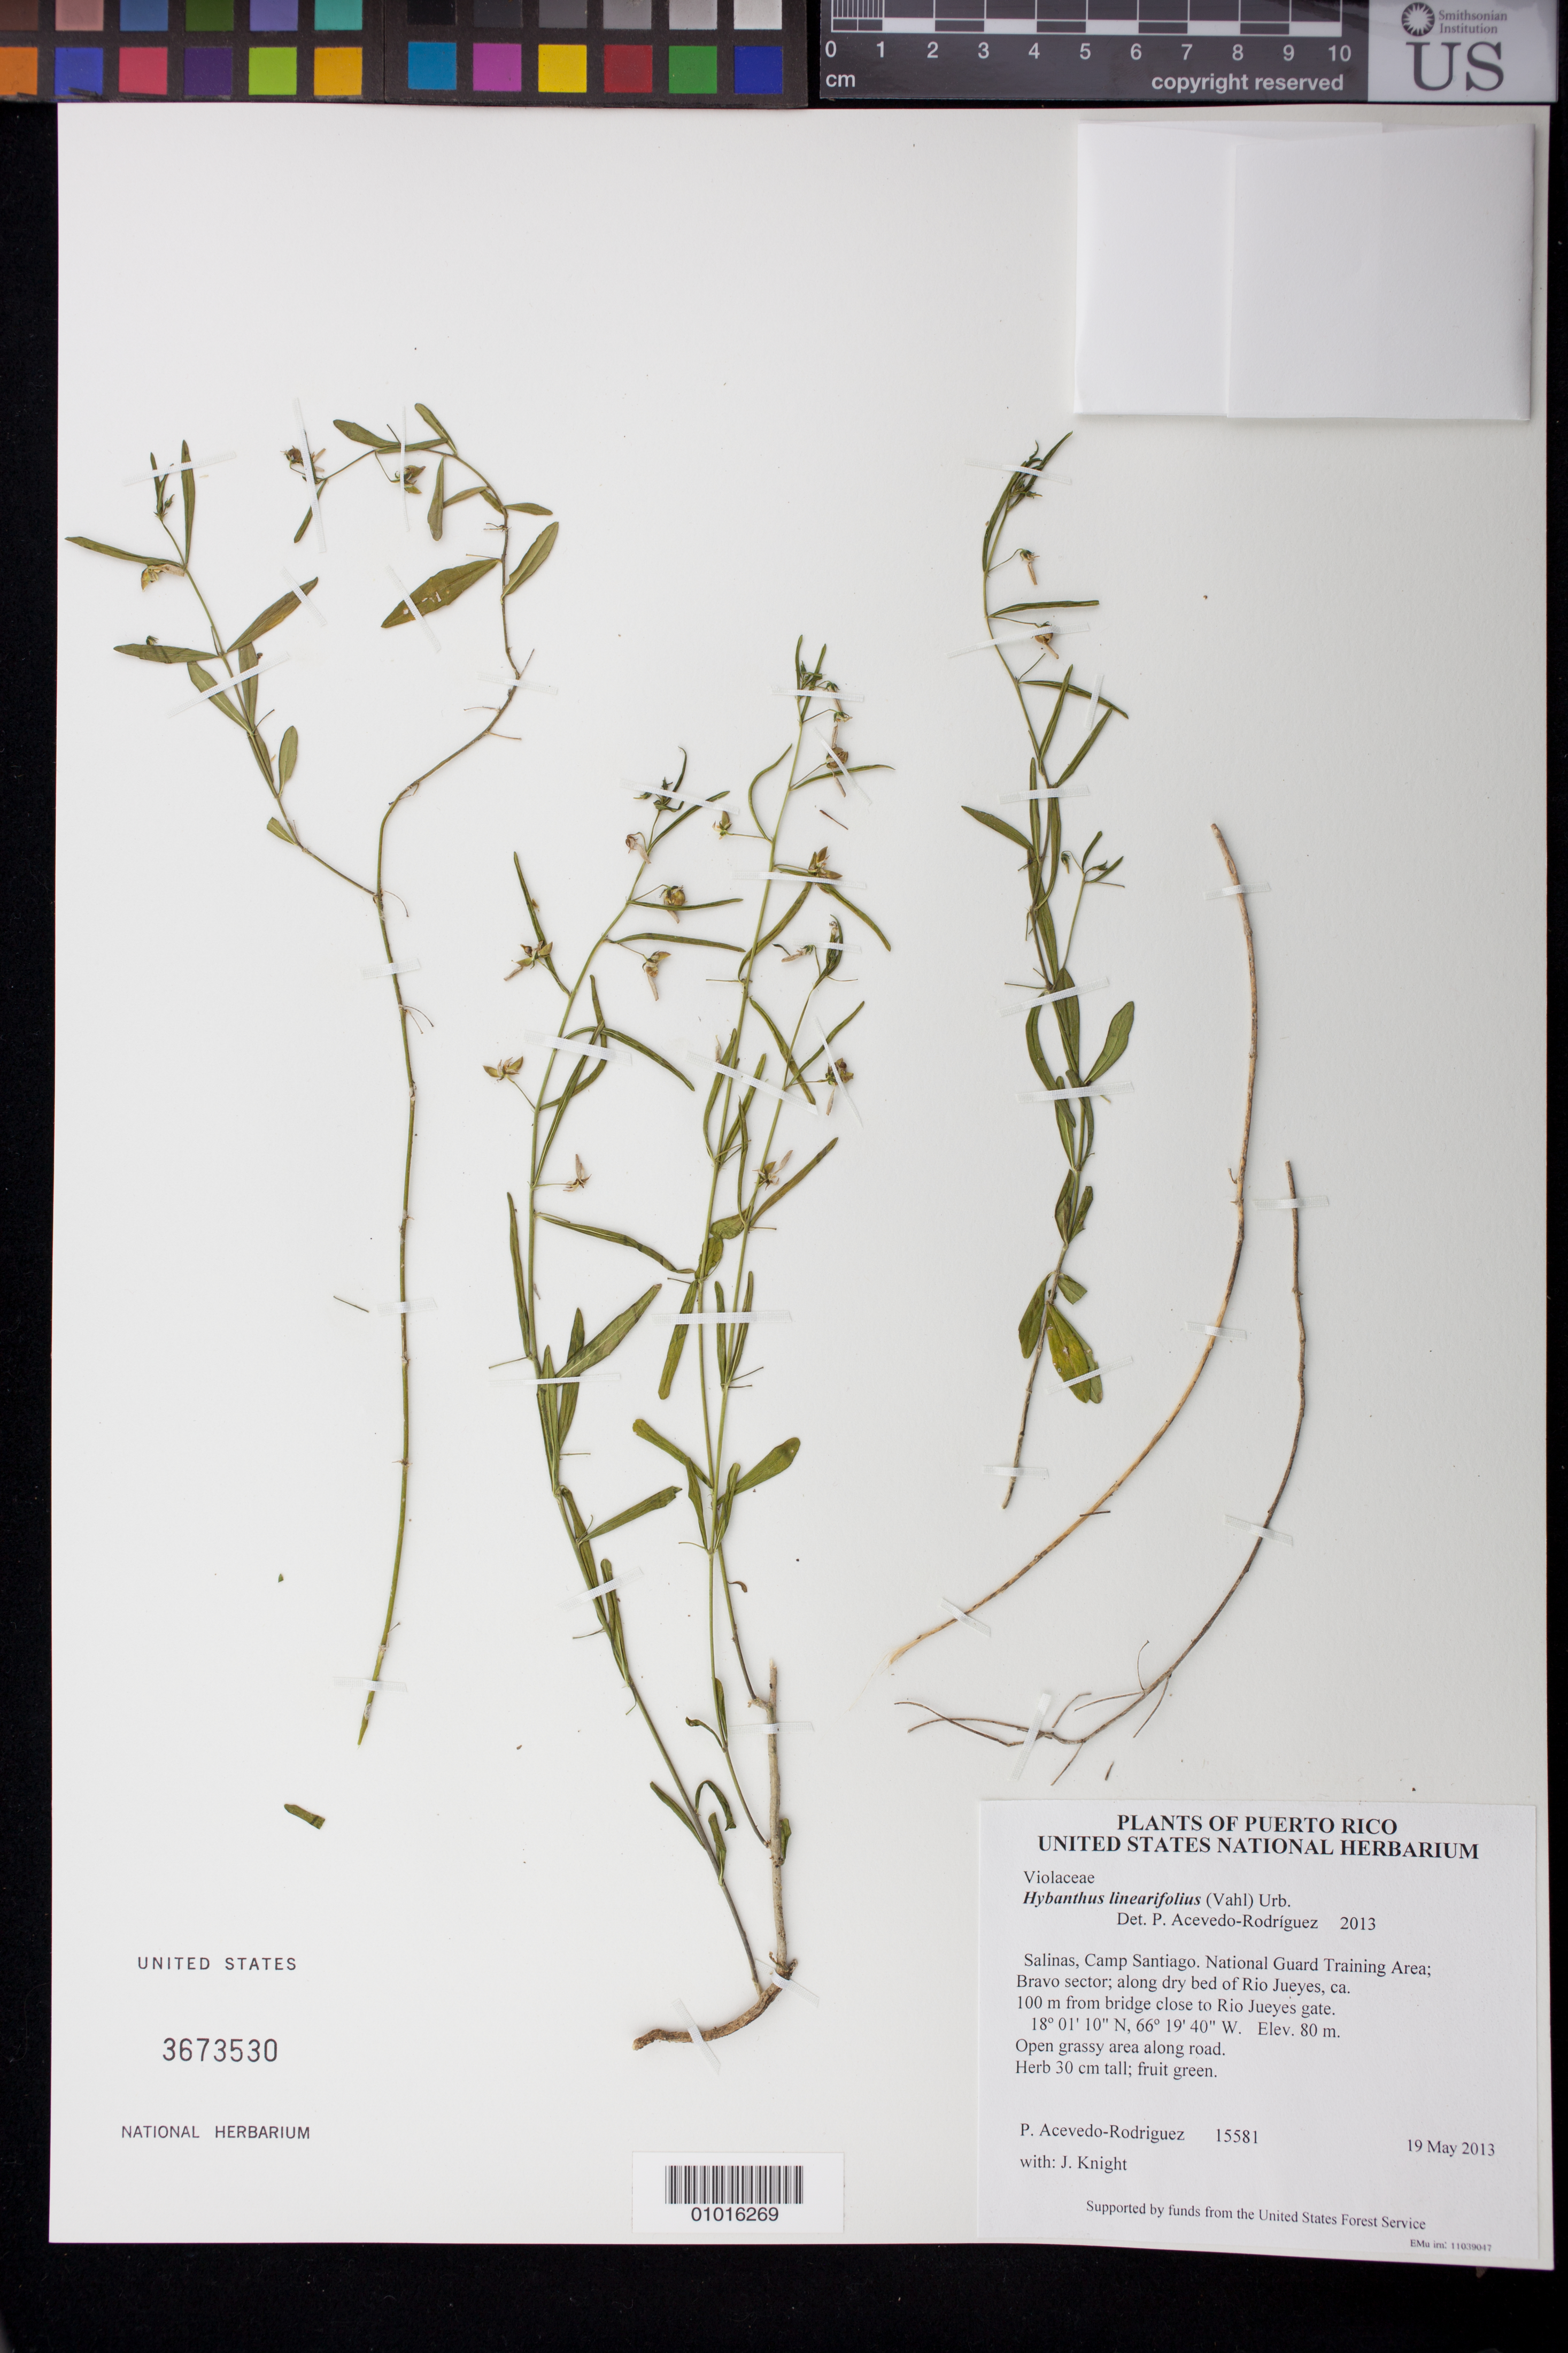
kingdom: Plantae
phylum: Tracheophyta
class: Magnoliopsida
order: Malpighiales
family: Violaceae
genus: Pombalia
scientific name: Pombalia linearifolia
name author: (Vahl) Paula-Souza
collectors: P. Acevedo-Rodr. & J. Knight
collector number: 15581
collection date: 2013-05-19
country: Puerto Rico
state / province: Salinas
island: Puerto Rico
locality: Camp Santiago. National Guard Training Area; Bravo sector; along dry bed of Rio Jueyes, ca. 100 m from bridge close to Rio Jueyes gate.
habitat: Open grassy area along road.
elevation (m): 80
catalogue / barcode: US 3673530